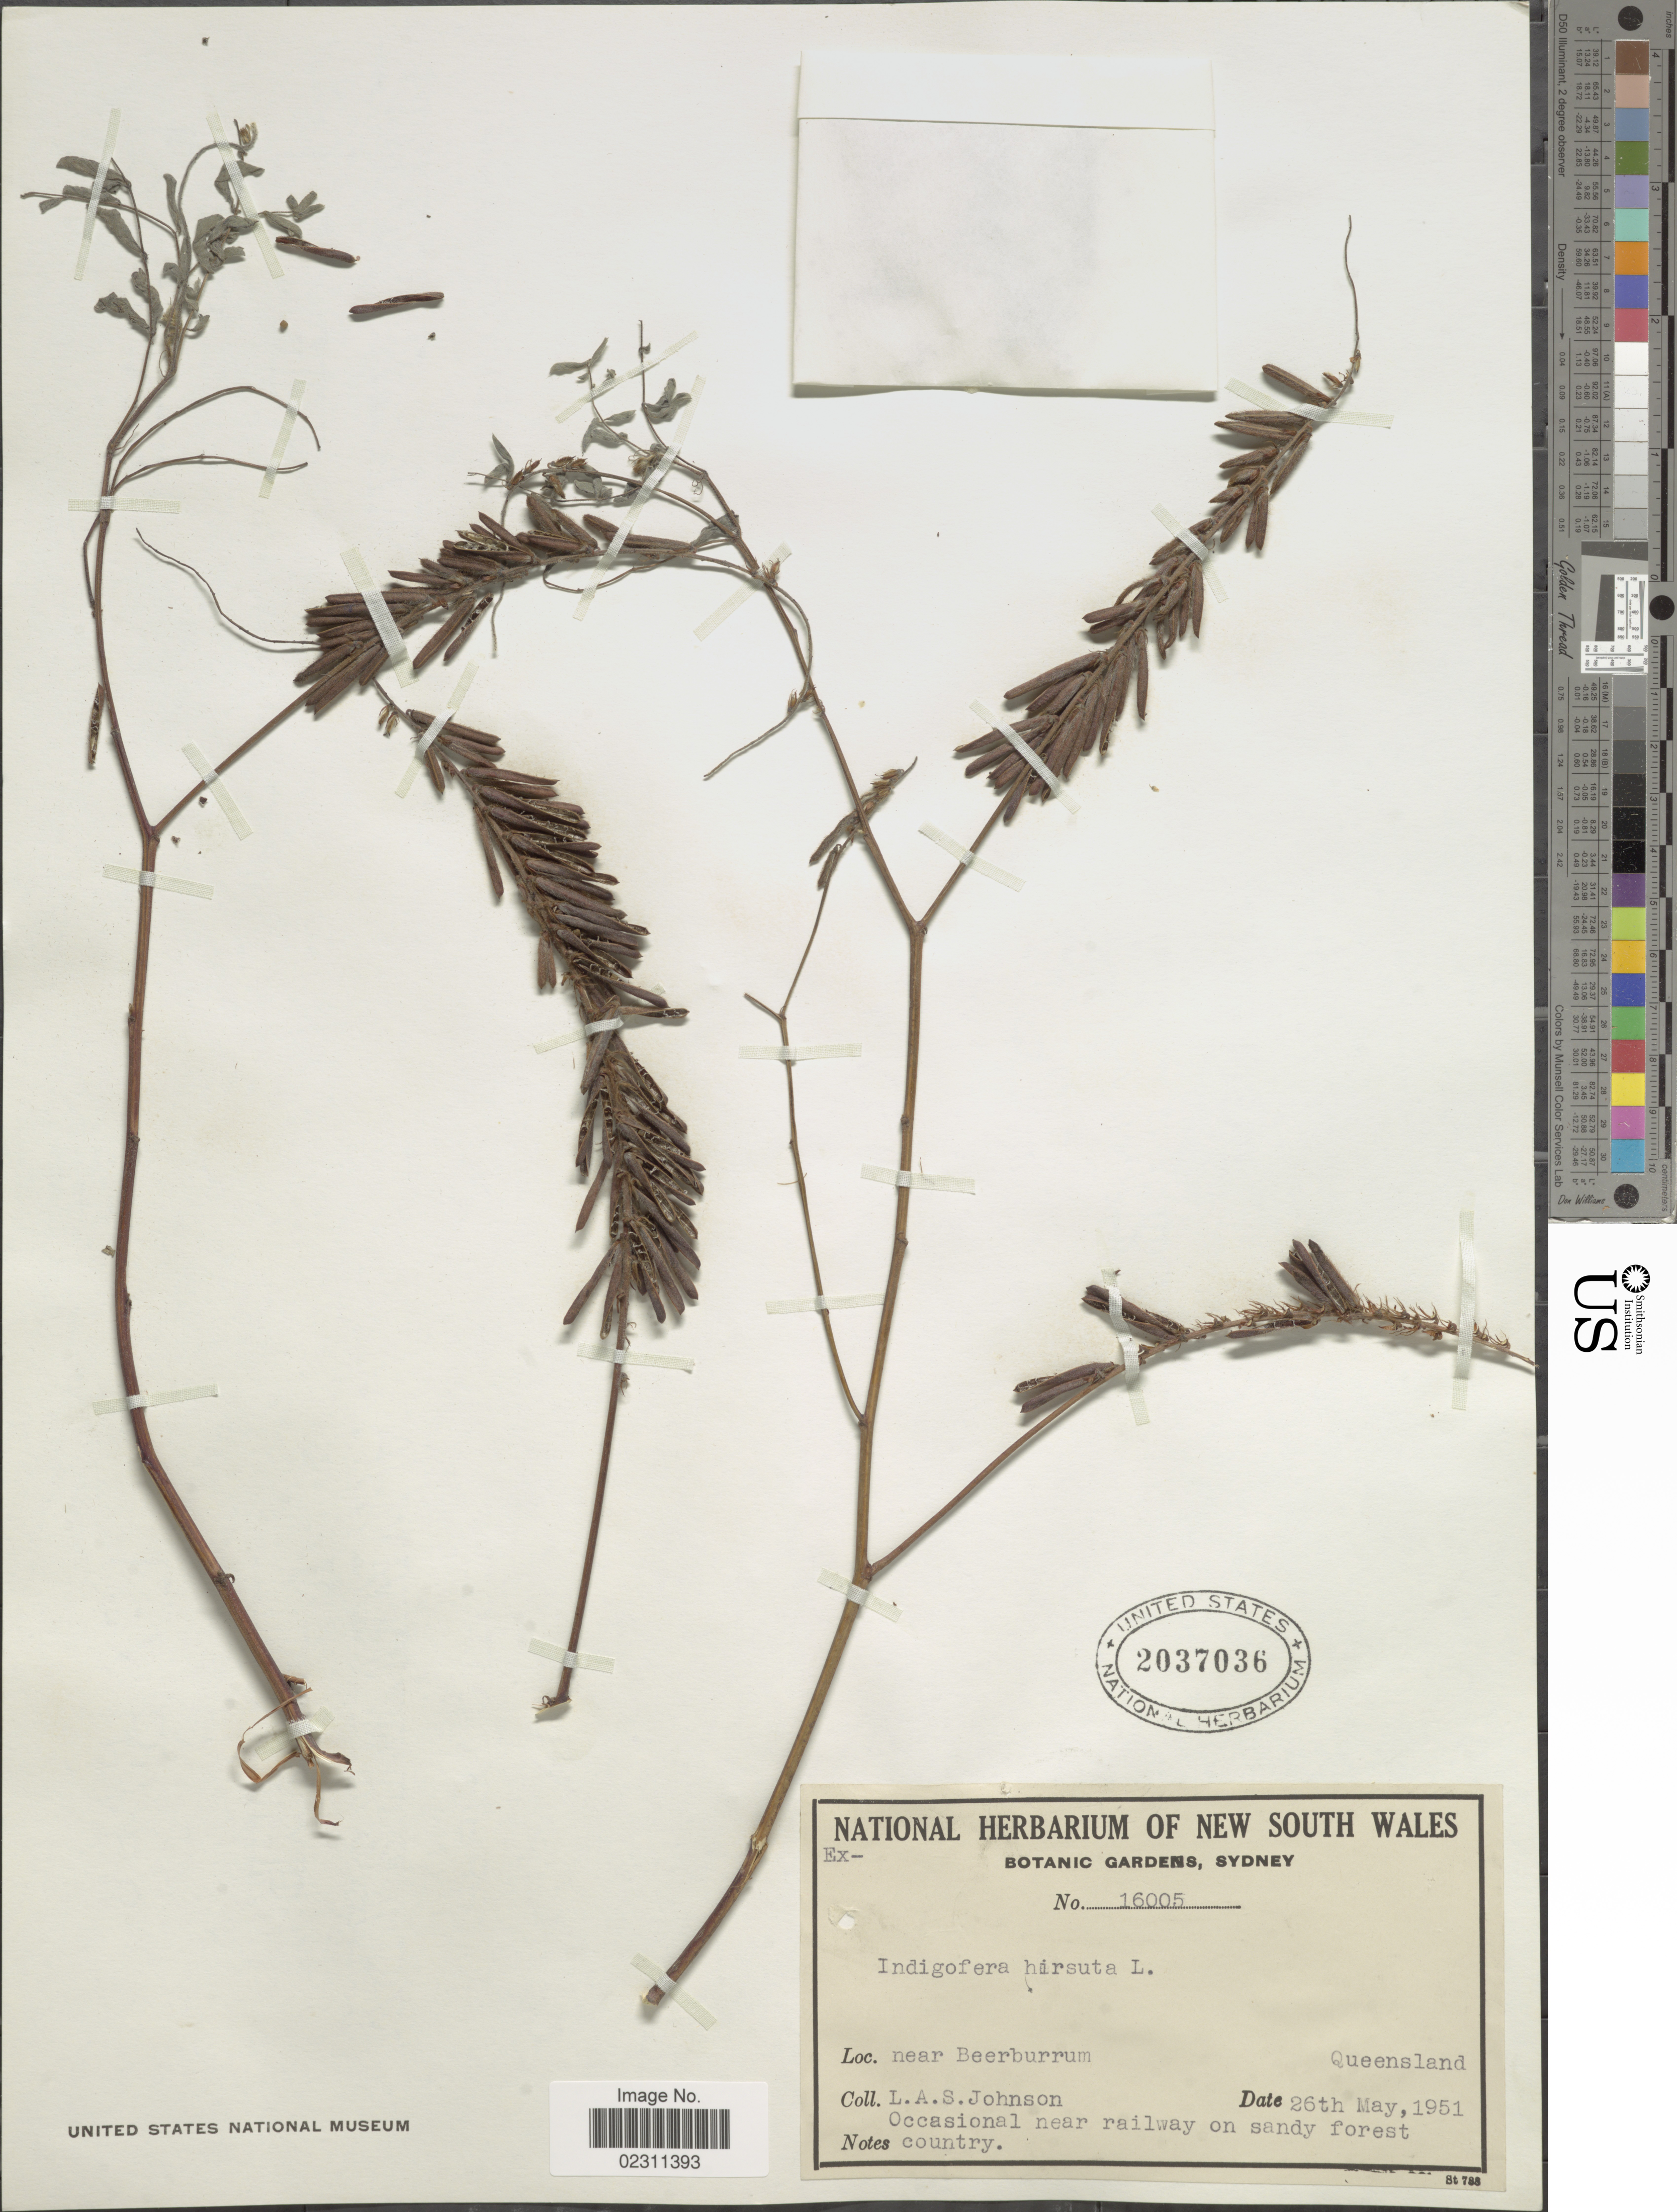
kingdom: Plantae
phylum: Tracheophyta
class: Magnoliopsida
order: Fabales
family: Fabaceae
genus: Indigofera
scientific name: Indigofera hirsuta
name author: L.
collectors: L. Johnson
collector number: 16005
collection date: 1951-05-26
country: Australia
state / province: Queensland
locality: Near Beerburrum. Queensland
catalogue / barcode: US 2037036